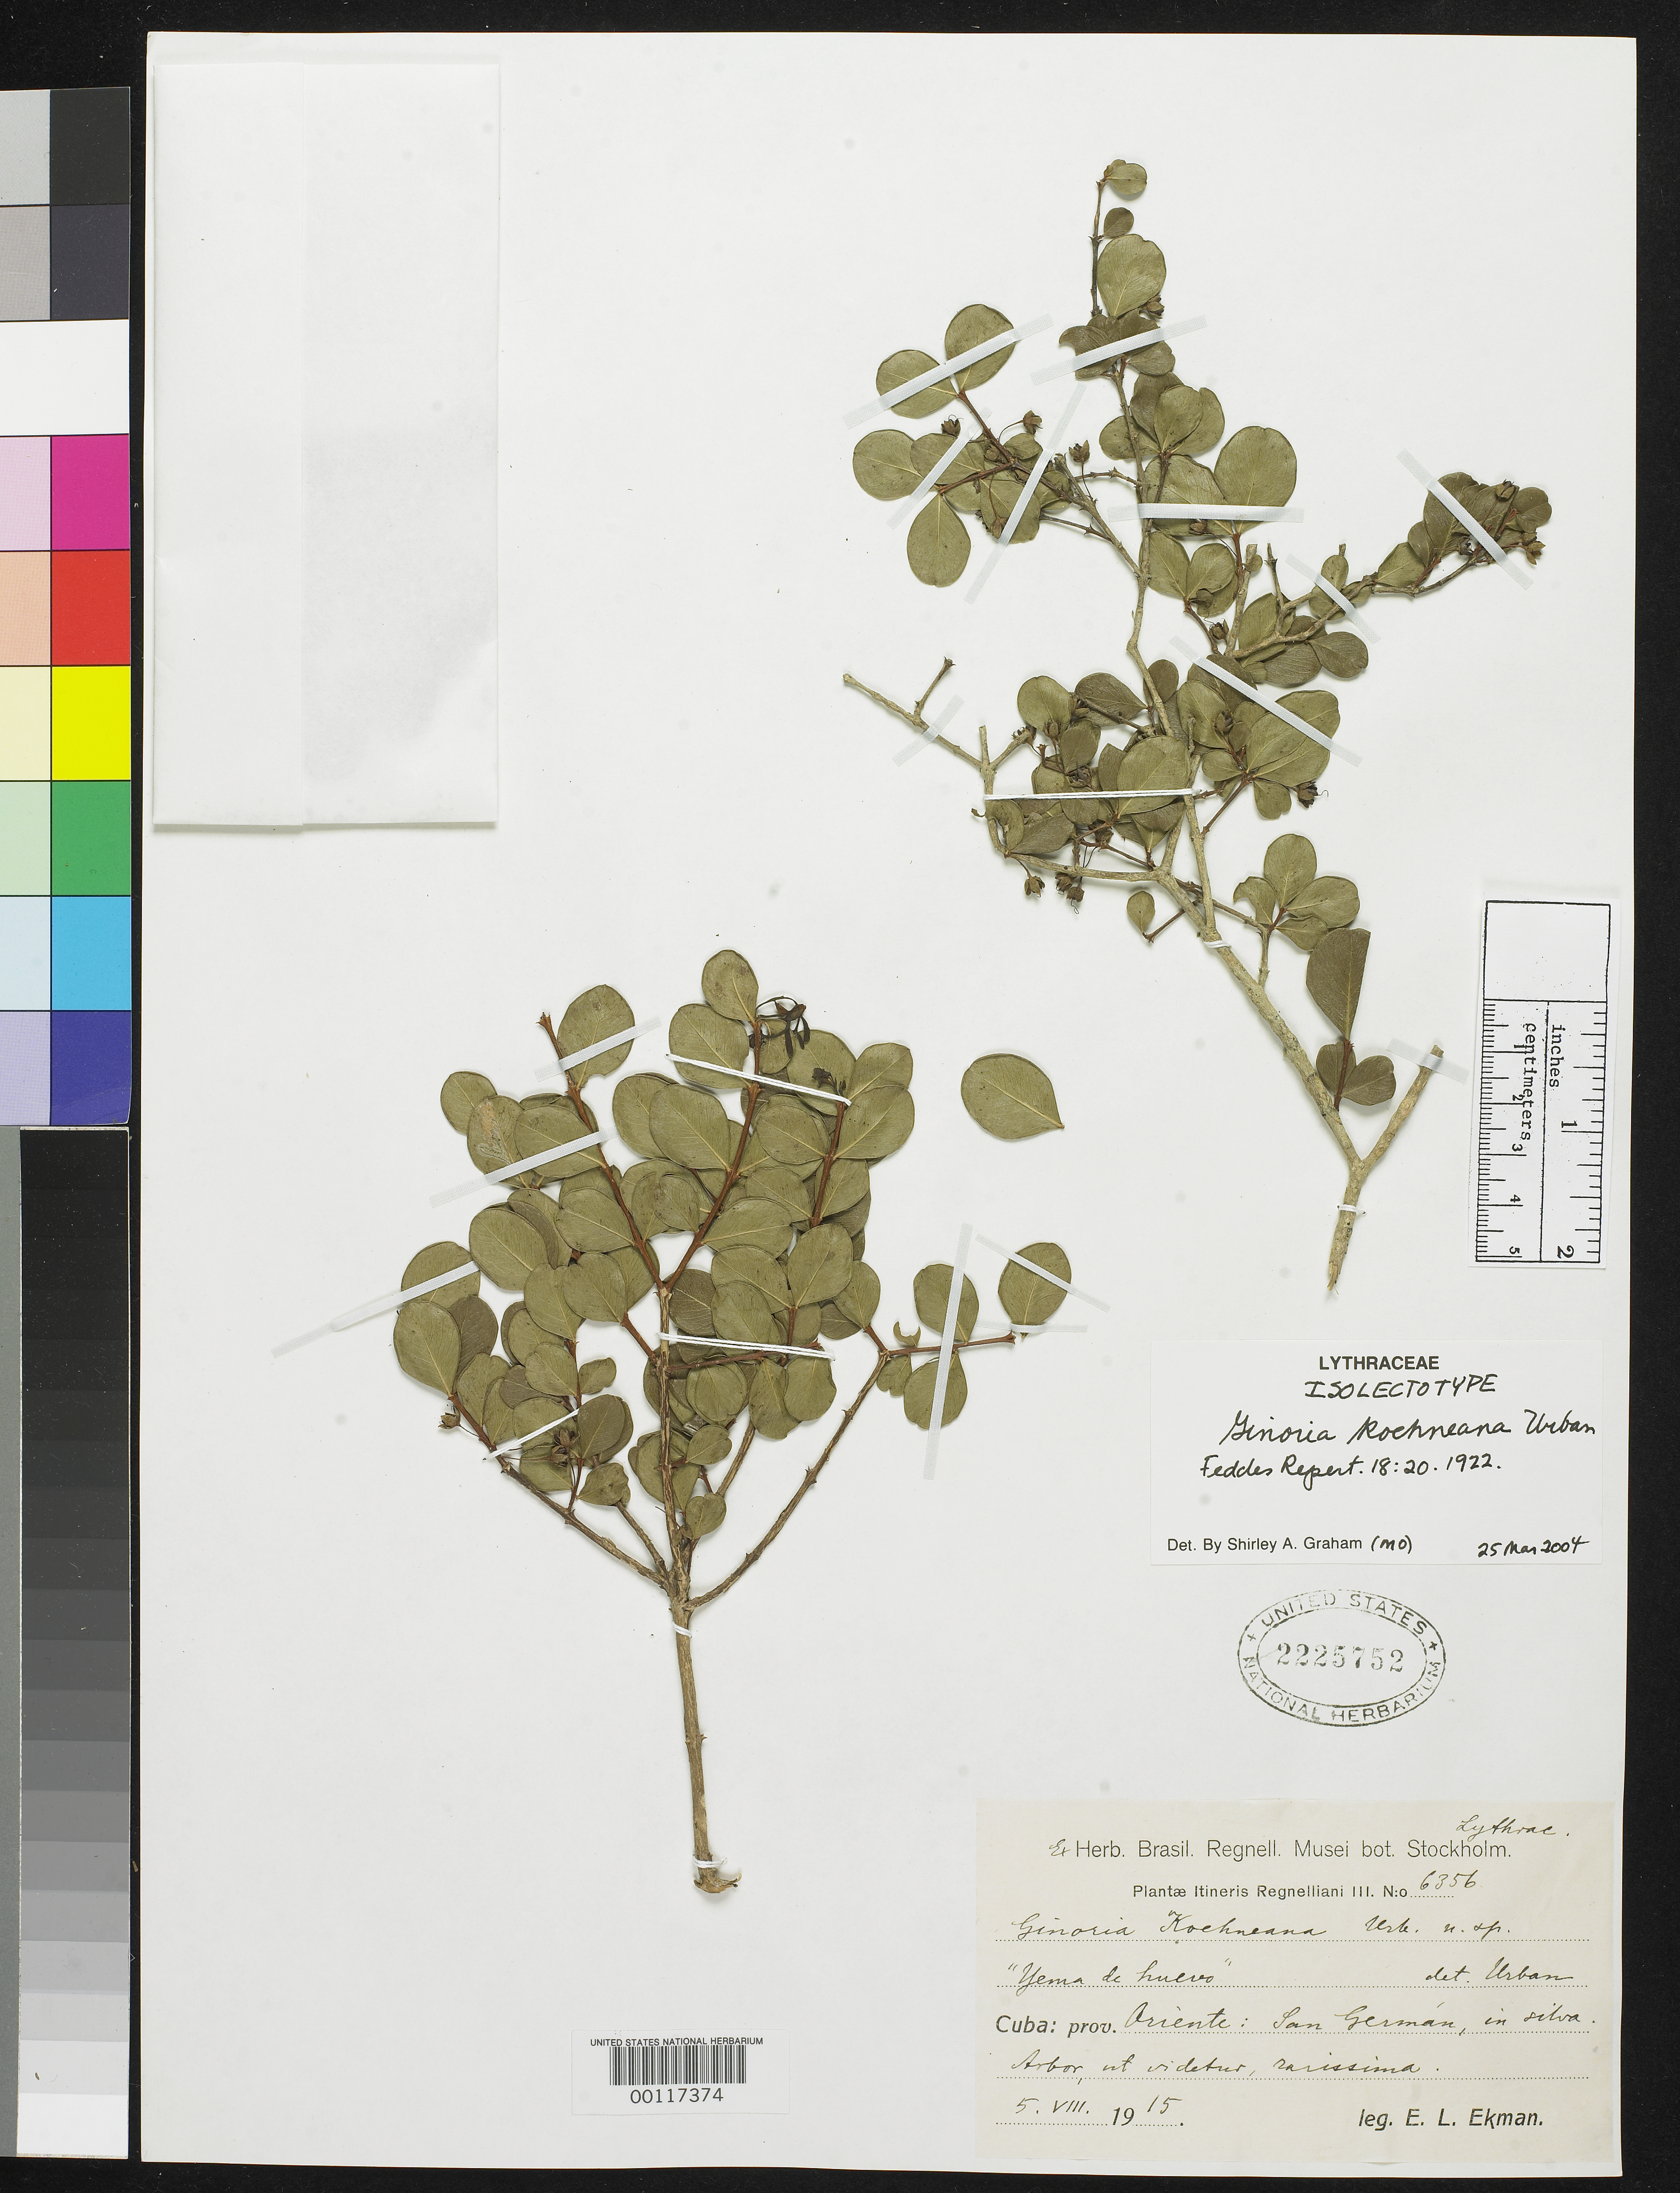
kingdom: Plantae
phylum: Tracheophyta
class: Magnoliopsida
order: Myrtales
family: Lythraceae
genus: Ginoria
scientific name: Ginoria koehneana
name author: Urb.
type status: Isotype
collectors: E. L. Ekman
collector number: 6356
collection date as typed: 05 Aug 1915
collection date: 1915-08-05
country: Cuba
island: Greater Antilles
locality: Oriente: San Germán, in silva.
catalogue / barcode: US 2225752